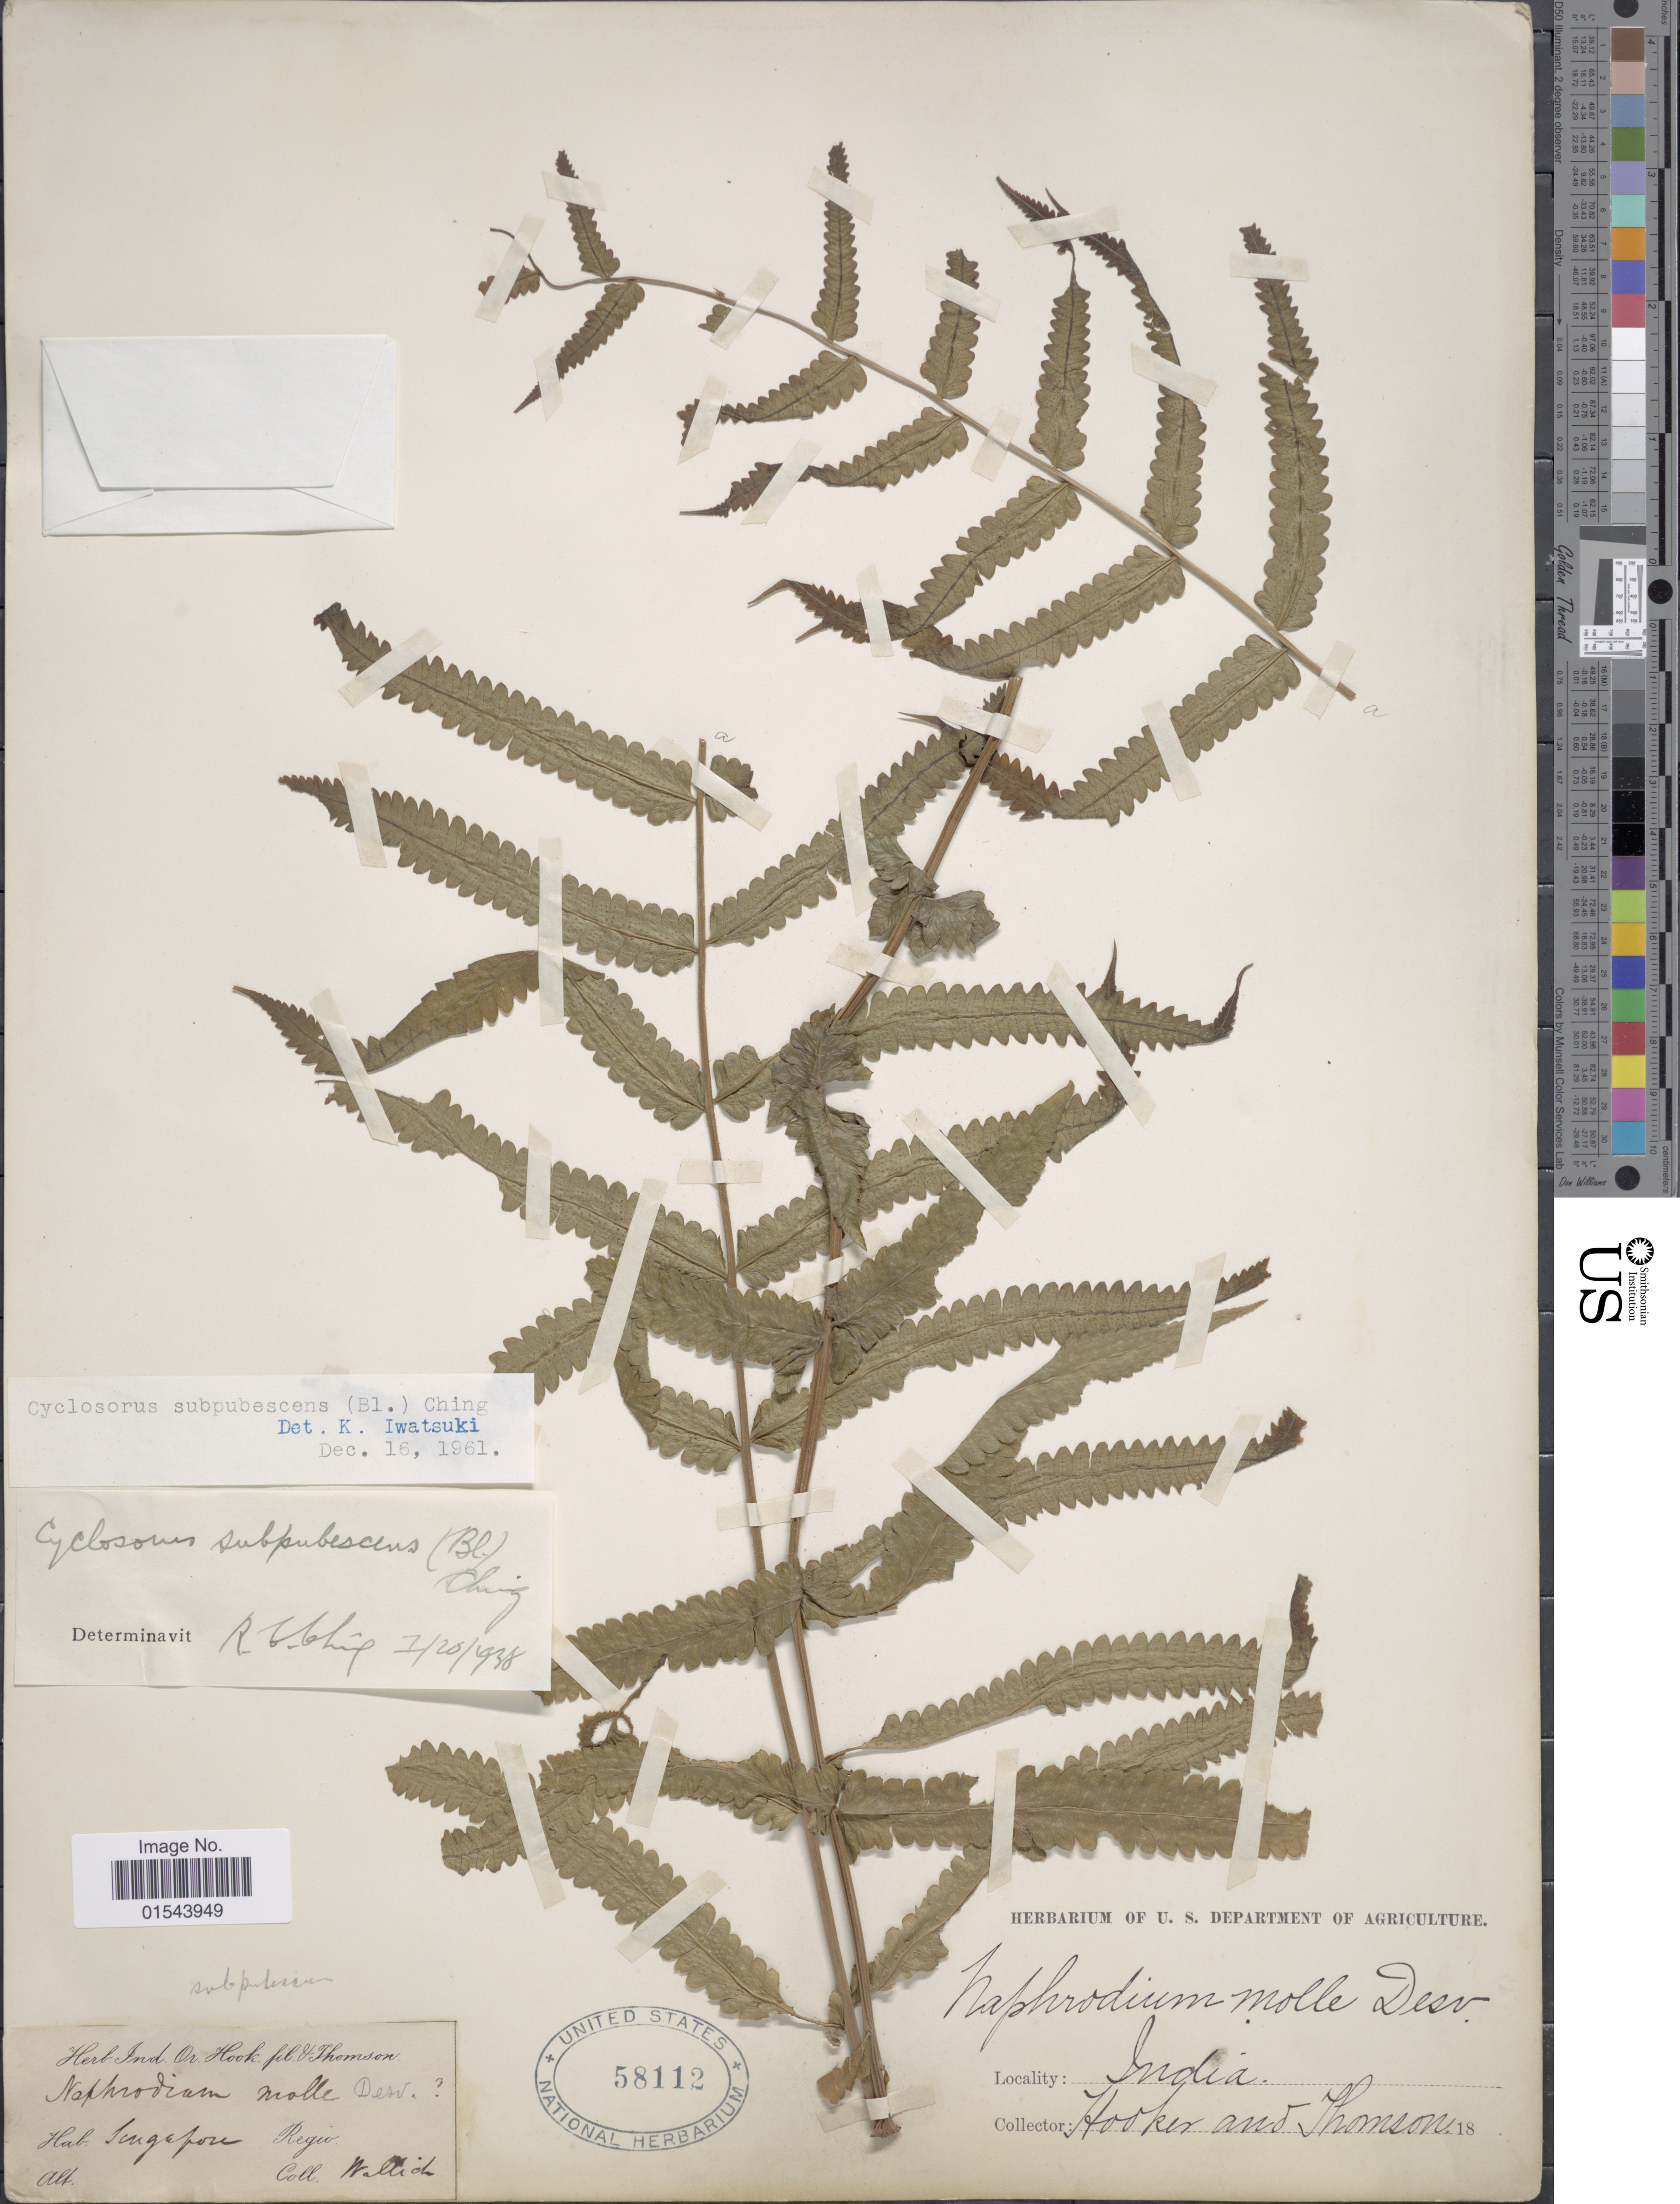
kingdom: Plantae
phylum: Tracheophyta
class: Polypodiopsida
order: Polypodiales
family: Thelypteridaceae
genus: Christella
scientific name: Christella subpubescens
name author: (Blume) Holttum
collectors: -. Hooker & -- Thomson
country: India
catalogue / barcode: US 58112